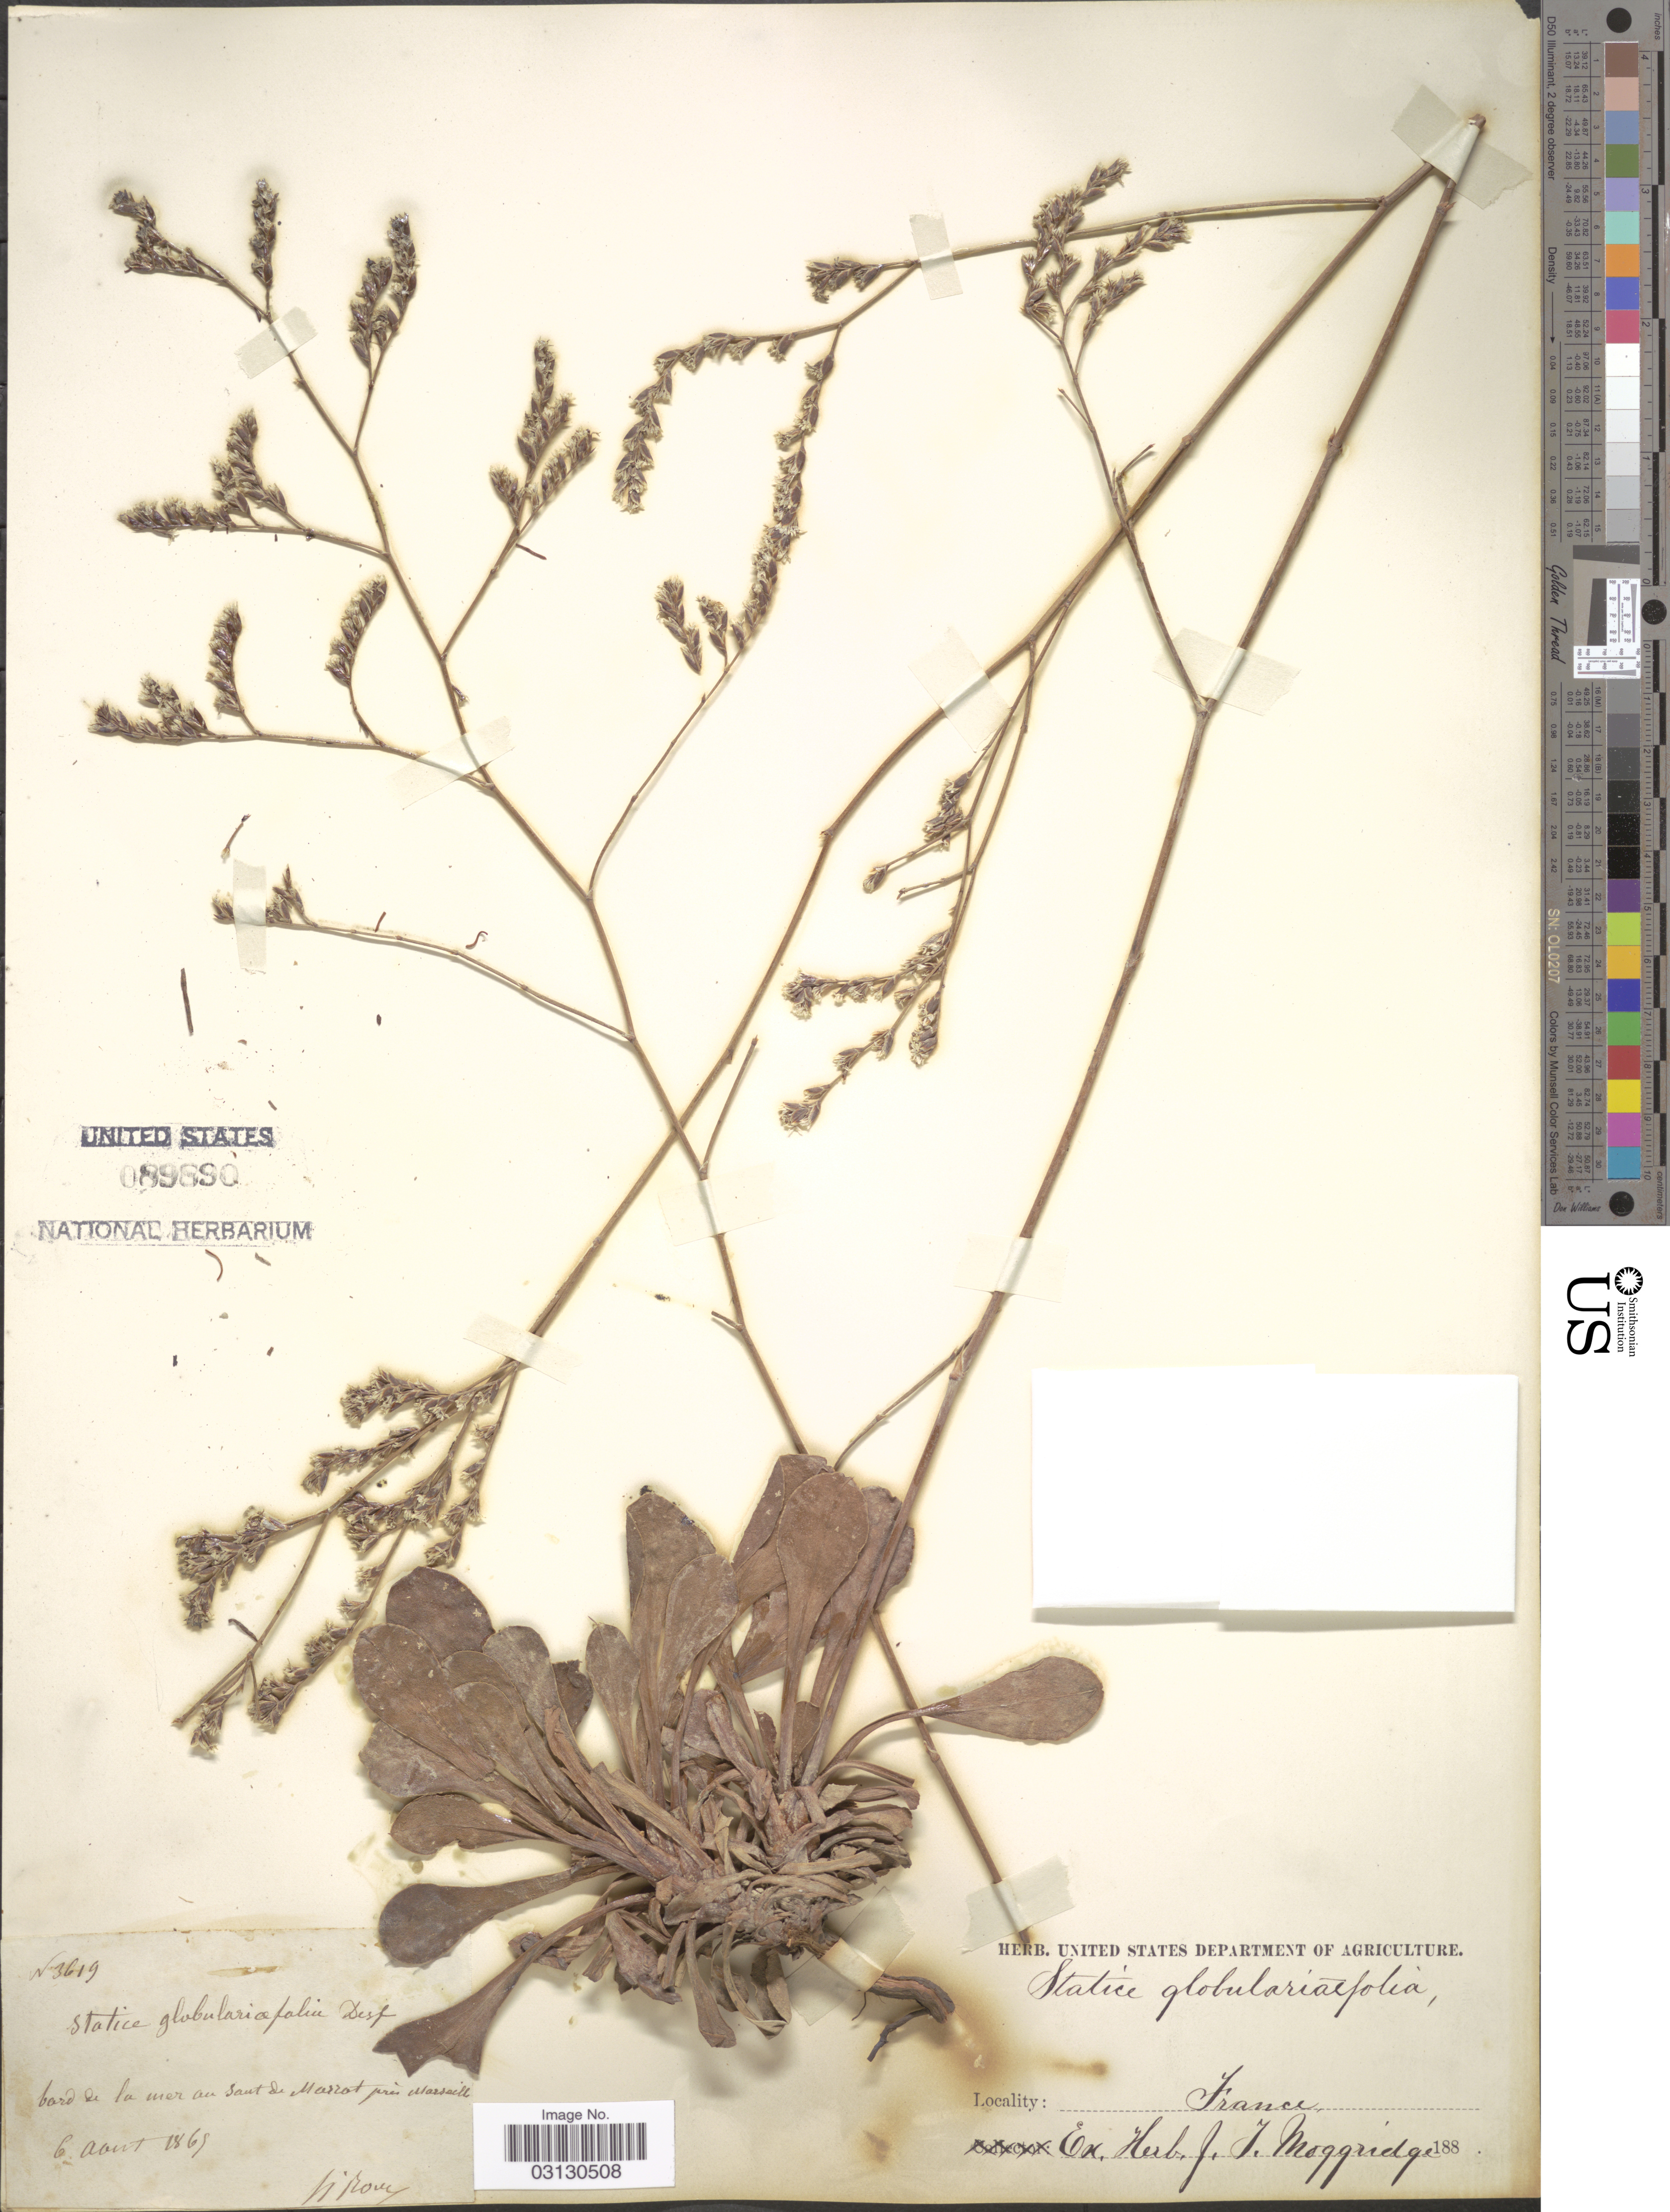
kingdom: Plantae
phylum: Tracheophyta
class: Magnoliopsida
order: Caryophyllales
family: Plumbaginaceae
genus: Limonium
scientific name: Limonium ramosissimum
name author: (Poir.) Maire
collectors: G. Rouy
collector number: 3619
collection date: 1865-08-06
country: France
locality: Bord de la mer au Sant de Marrat près Marseille.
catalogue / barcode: US 89890